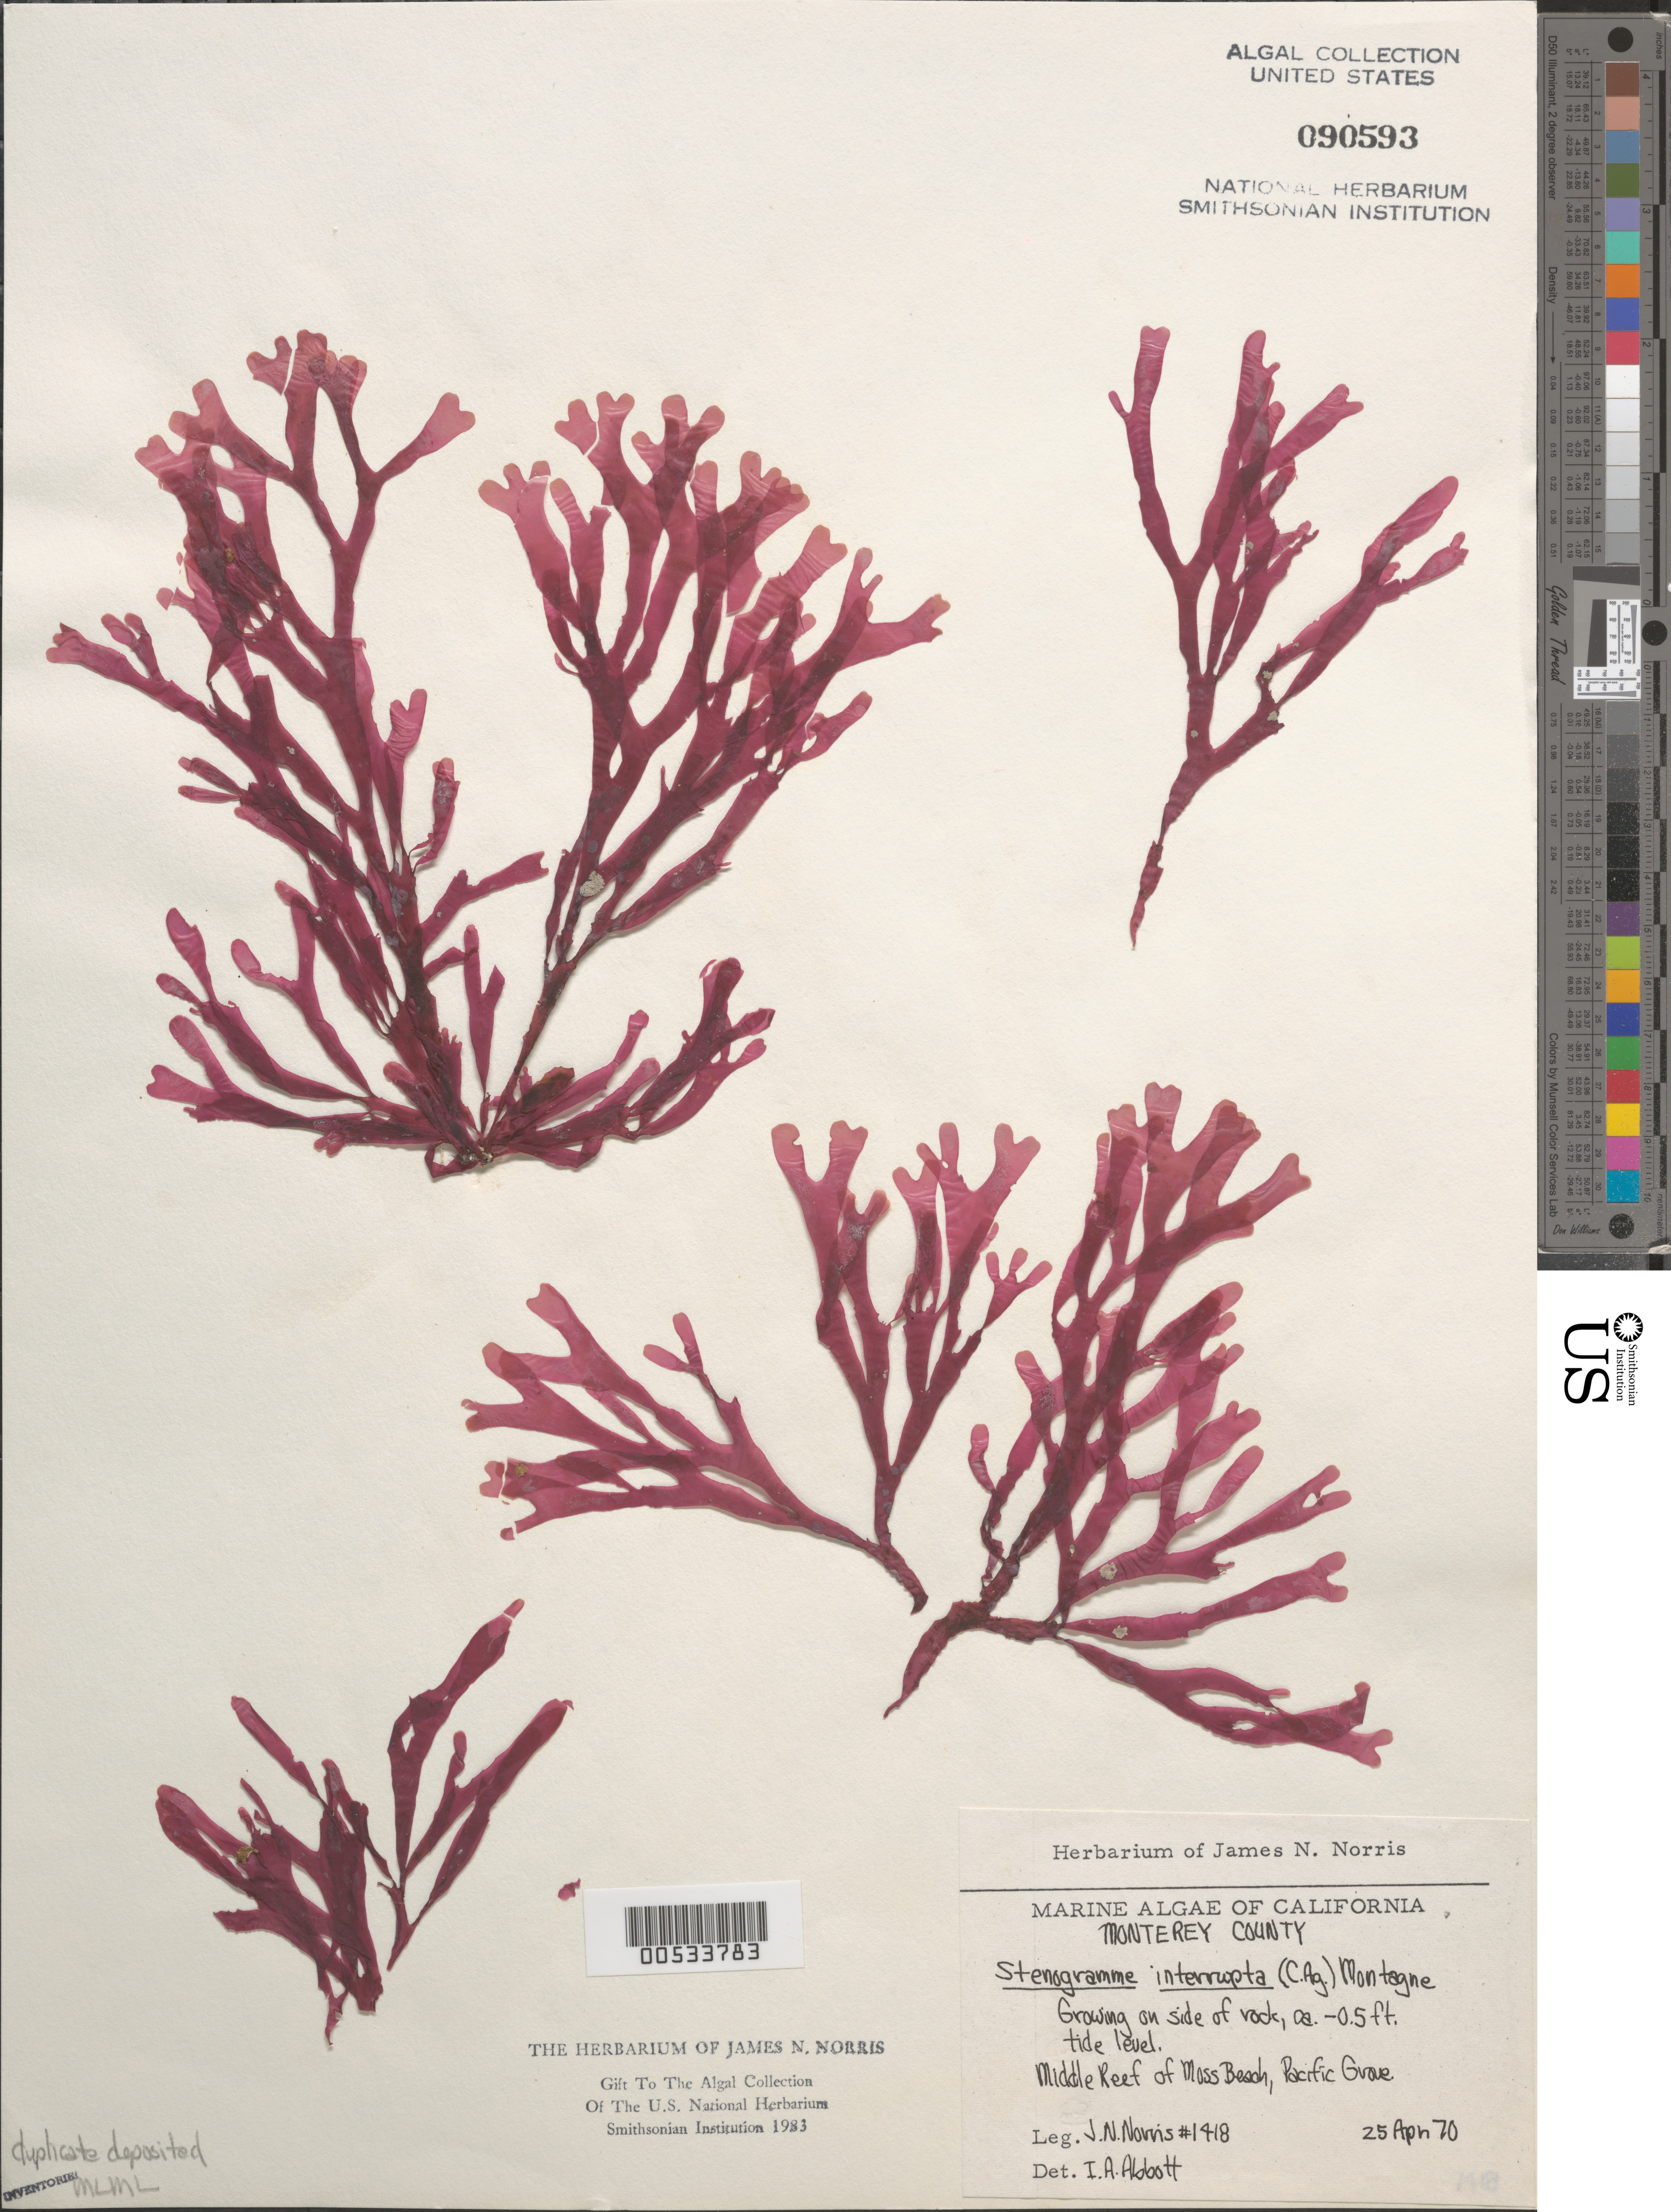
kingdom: Plantae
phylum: Rhodophyta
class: Florideophyceae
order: Gigartinales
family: Phyllophoraceae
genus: Stenogramma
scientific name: Stenogramma interruptum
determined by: Abbott, Isabella A.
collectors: J. N. Norris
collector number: JN-1418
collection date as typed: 25 Apr 1970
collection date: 1970-04-25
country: United States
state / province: California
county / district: Monterey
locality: Middle reef of Moss Beach, Pacific Grove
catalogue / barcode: US 90593